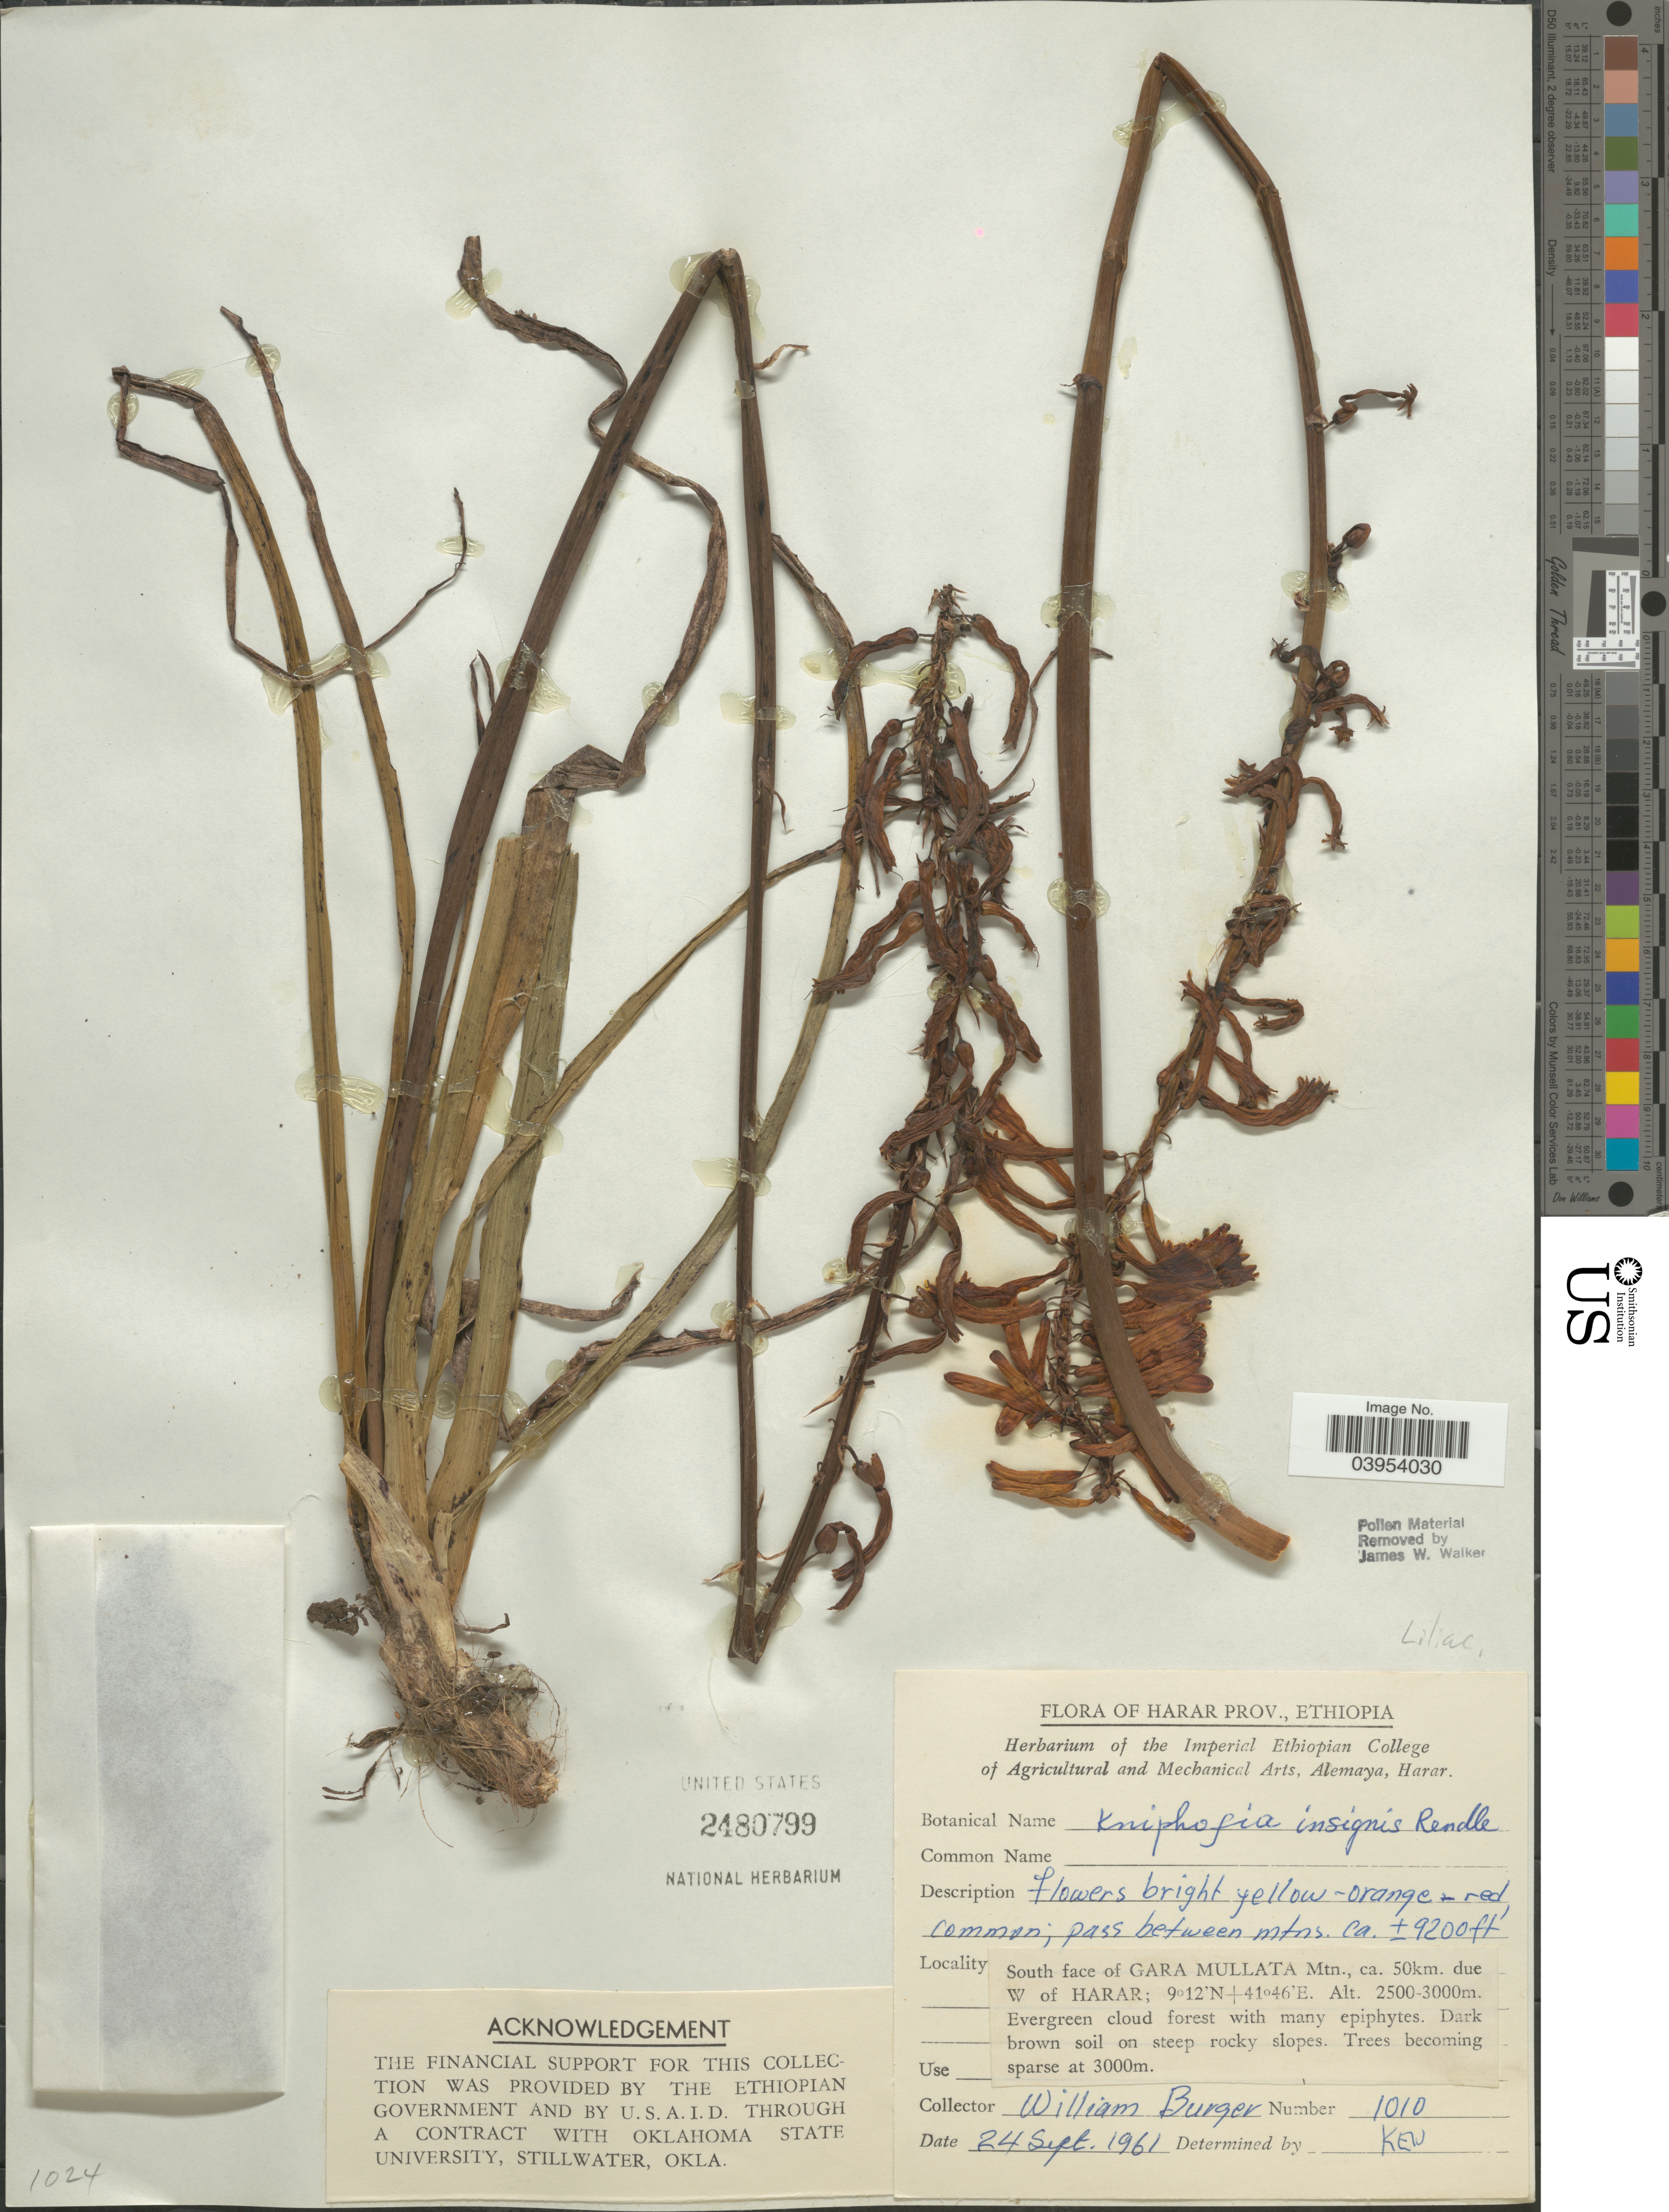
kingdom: Plantae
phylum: Tracheophyta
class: Liliopsida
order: Asparagales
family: Asphodelaceae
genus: Kniphofia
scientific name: Kniphofia insignis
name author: Rendle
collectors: W. Burger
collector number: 1010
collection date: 1961-09-24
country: Ethiopia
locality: Harar Prov. Pass between mtns. South face of Gara Mulllata Mtn., ca. 50km. due W of Harar.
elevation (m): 2804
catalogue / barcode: US 2480799